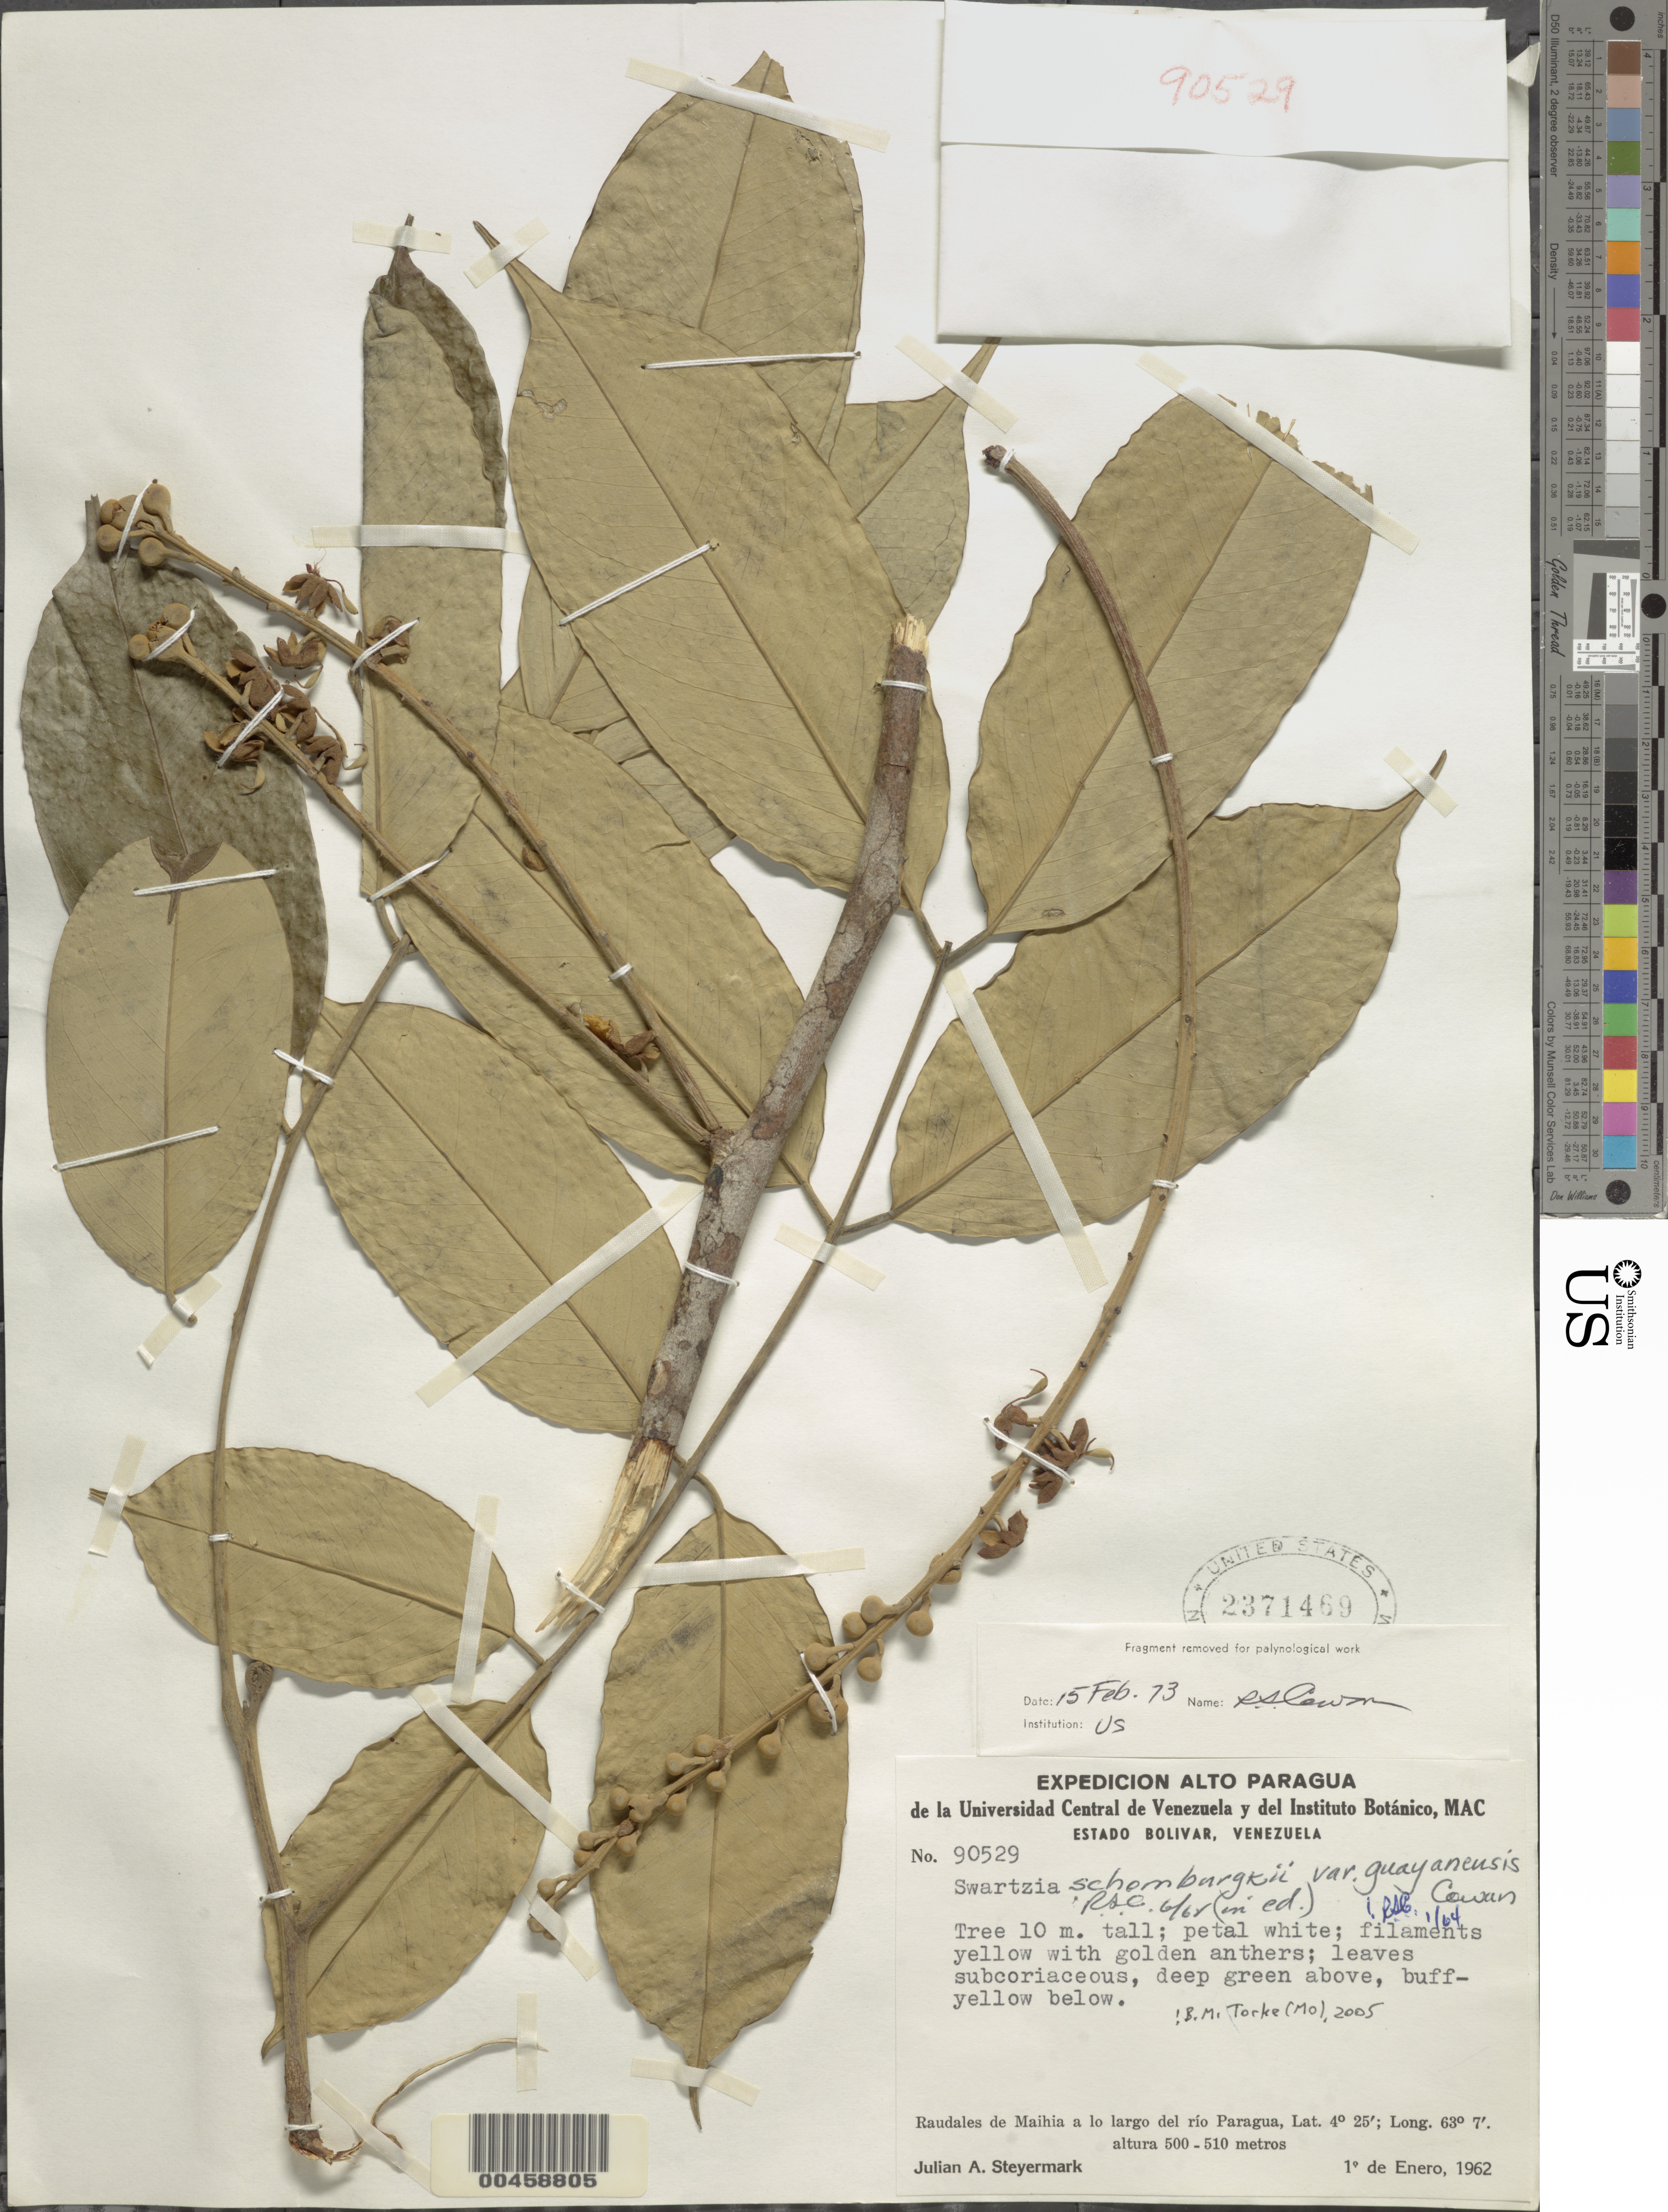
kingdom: Plantae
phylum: Tracheophyta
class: Magnoliopsida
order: Fabales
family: Fabaceae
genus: Swartzia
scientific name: Swartzia schomburgkii var. guayanensis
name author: R.S. Cowan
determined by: Cowan, R. S.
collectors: J. Steyermark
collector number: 90529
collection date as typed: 01 Jan 1962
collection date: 1962-01-01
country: Venezuela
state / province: Bolivar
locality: Raudals de maihia a lo largo del rio paragua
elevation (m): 500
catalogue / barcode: US 2371469